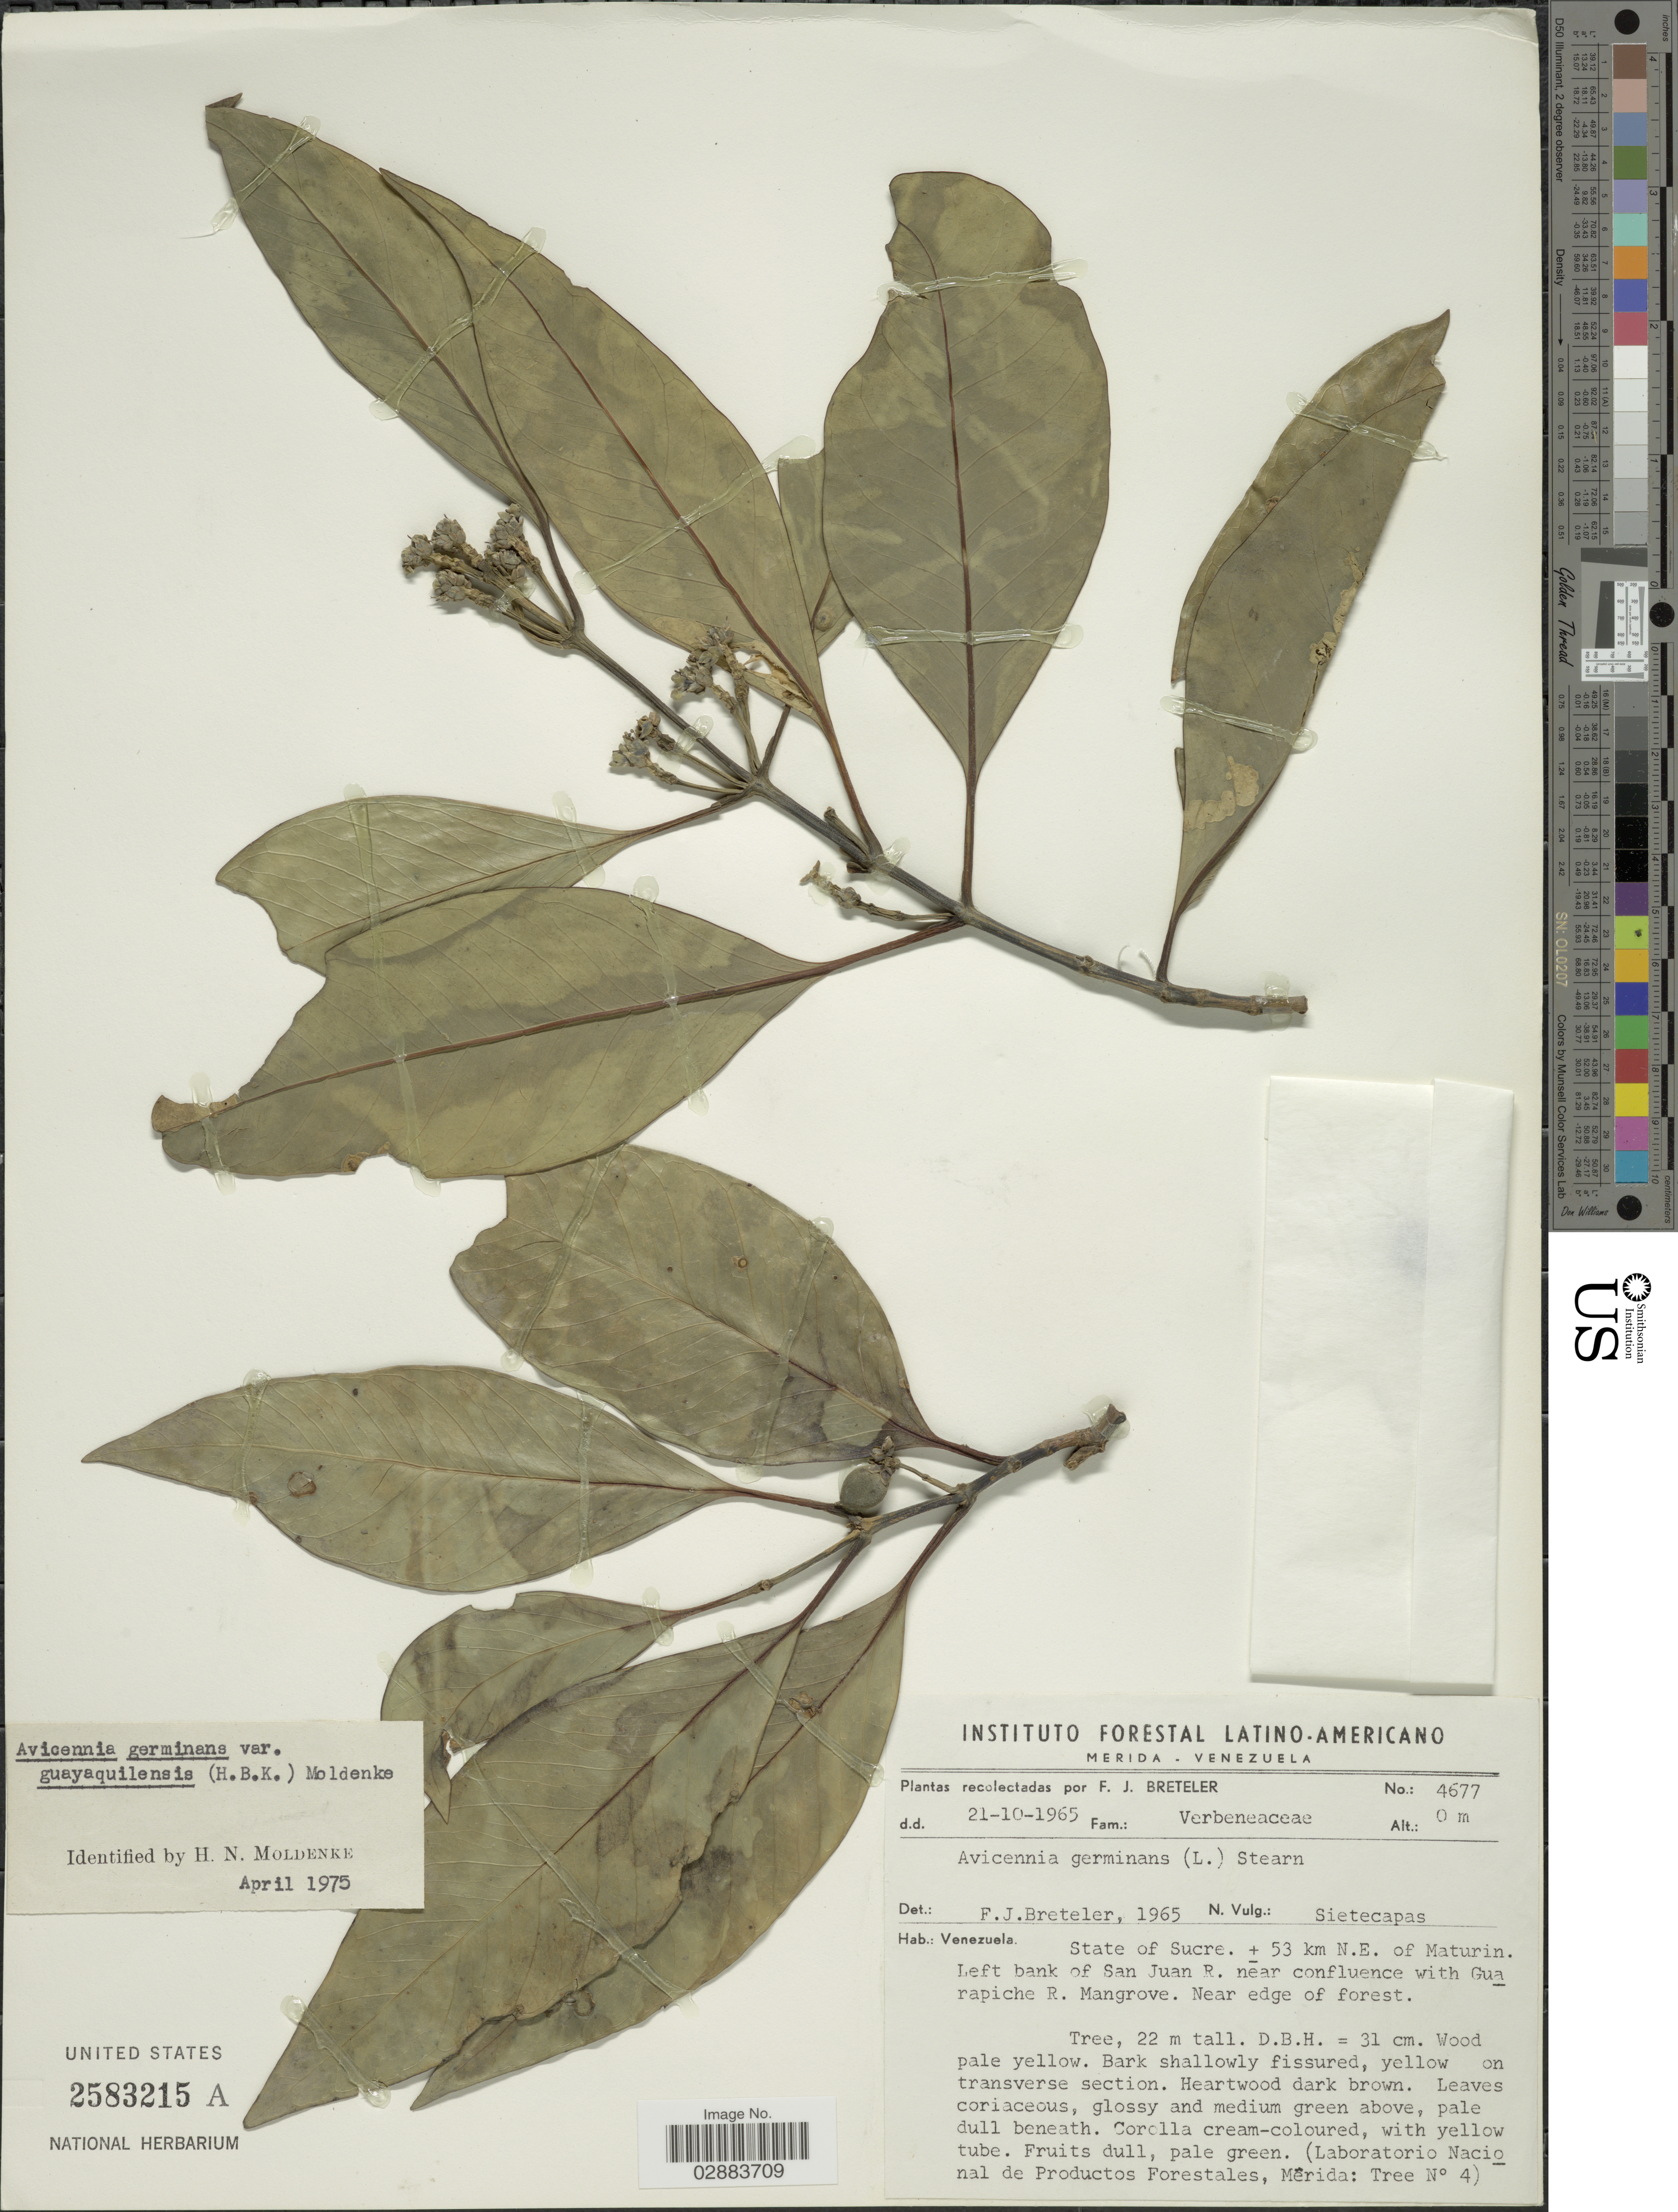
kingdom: Plantae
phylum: Tracheophyta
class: Magnoliopsida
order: Lamiales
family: Acanthaceae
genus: Avicennia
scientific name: Avicennia germinans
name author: (L.) L.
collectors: F. J. Breteler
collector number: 4677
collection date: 1965-10-21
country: Venezuela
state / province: Sucre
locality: ± 53 km N. E. of Maturin. Left bank of San Juan R. near confluence with Guarapiche R. Mangrove.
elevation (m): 0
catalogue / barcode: US 2583215A